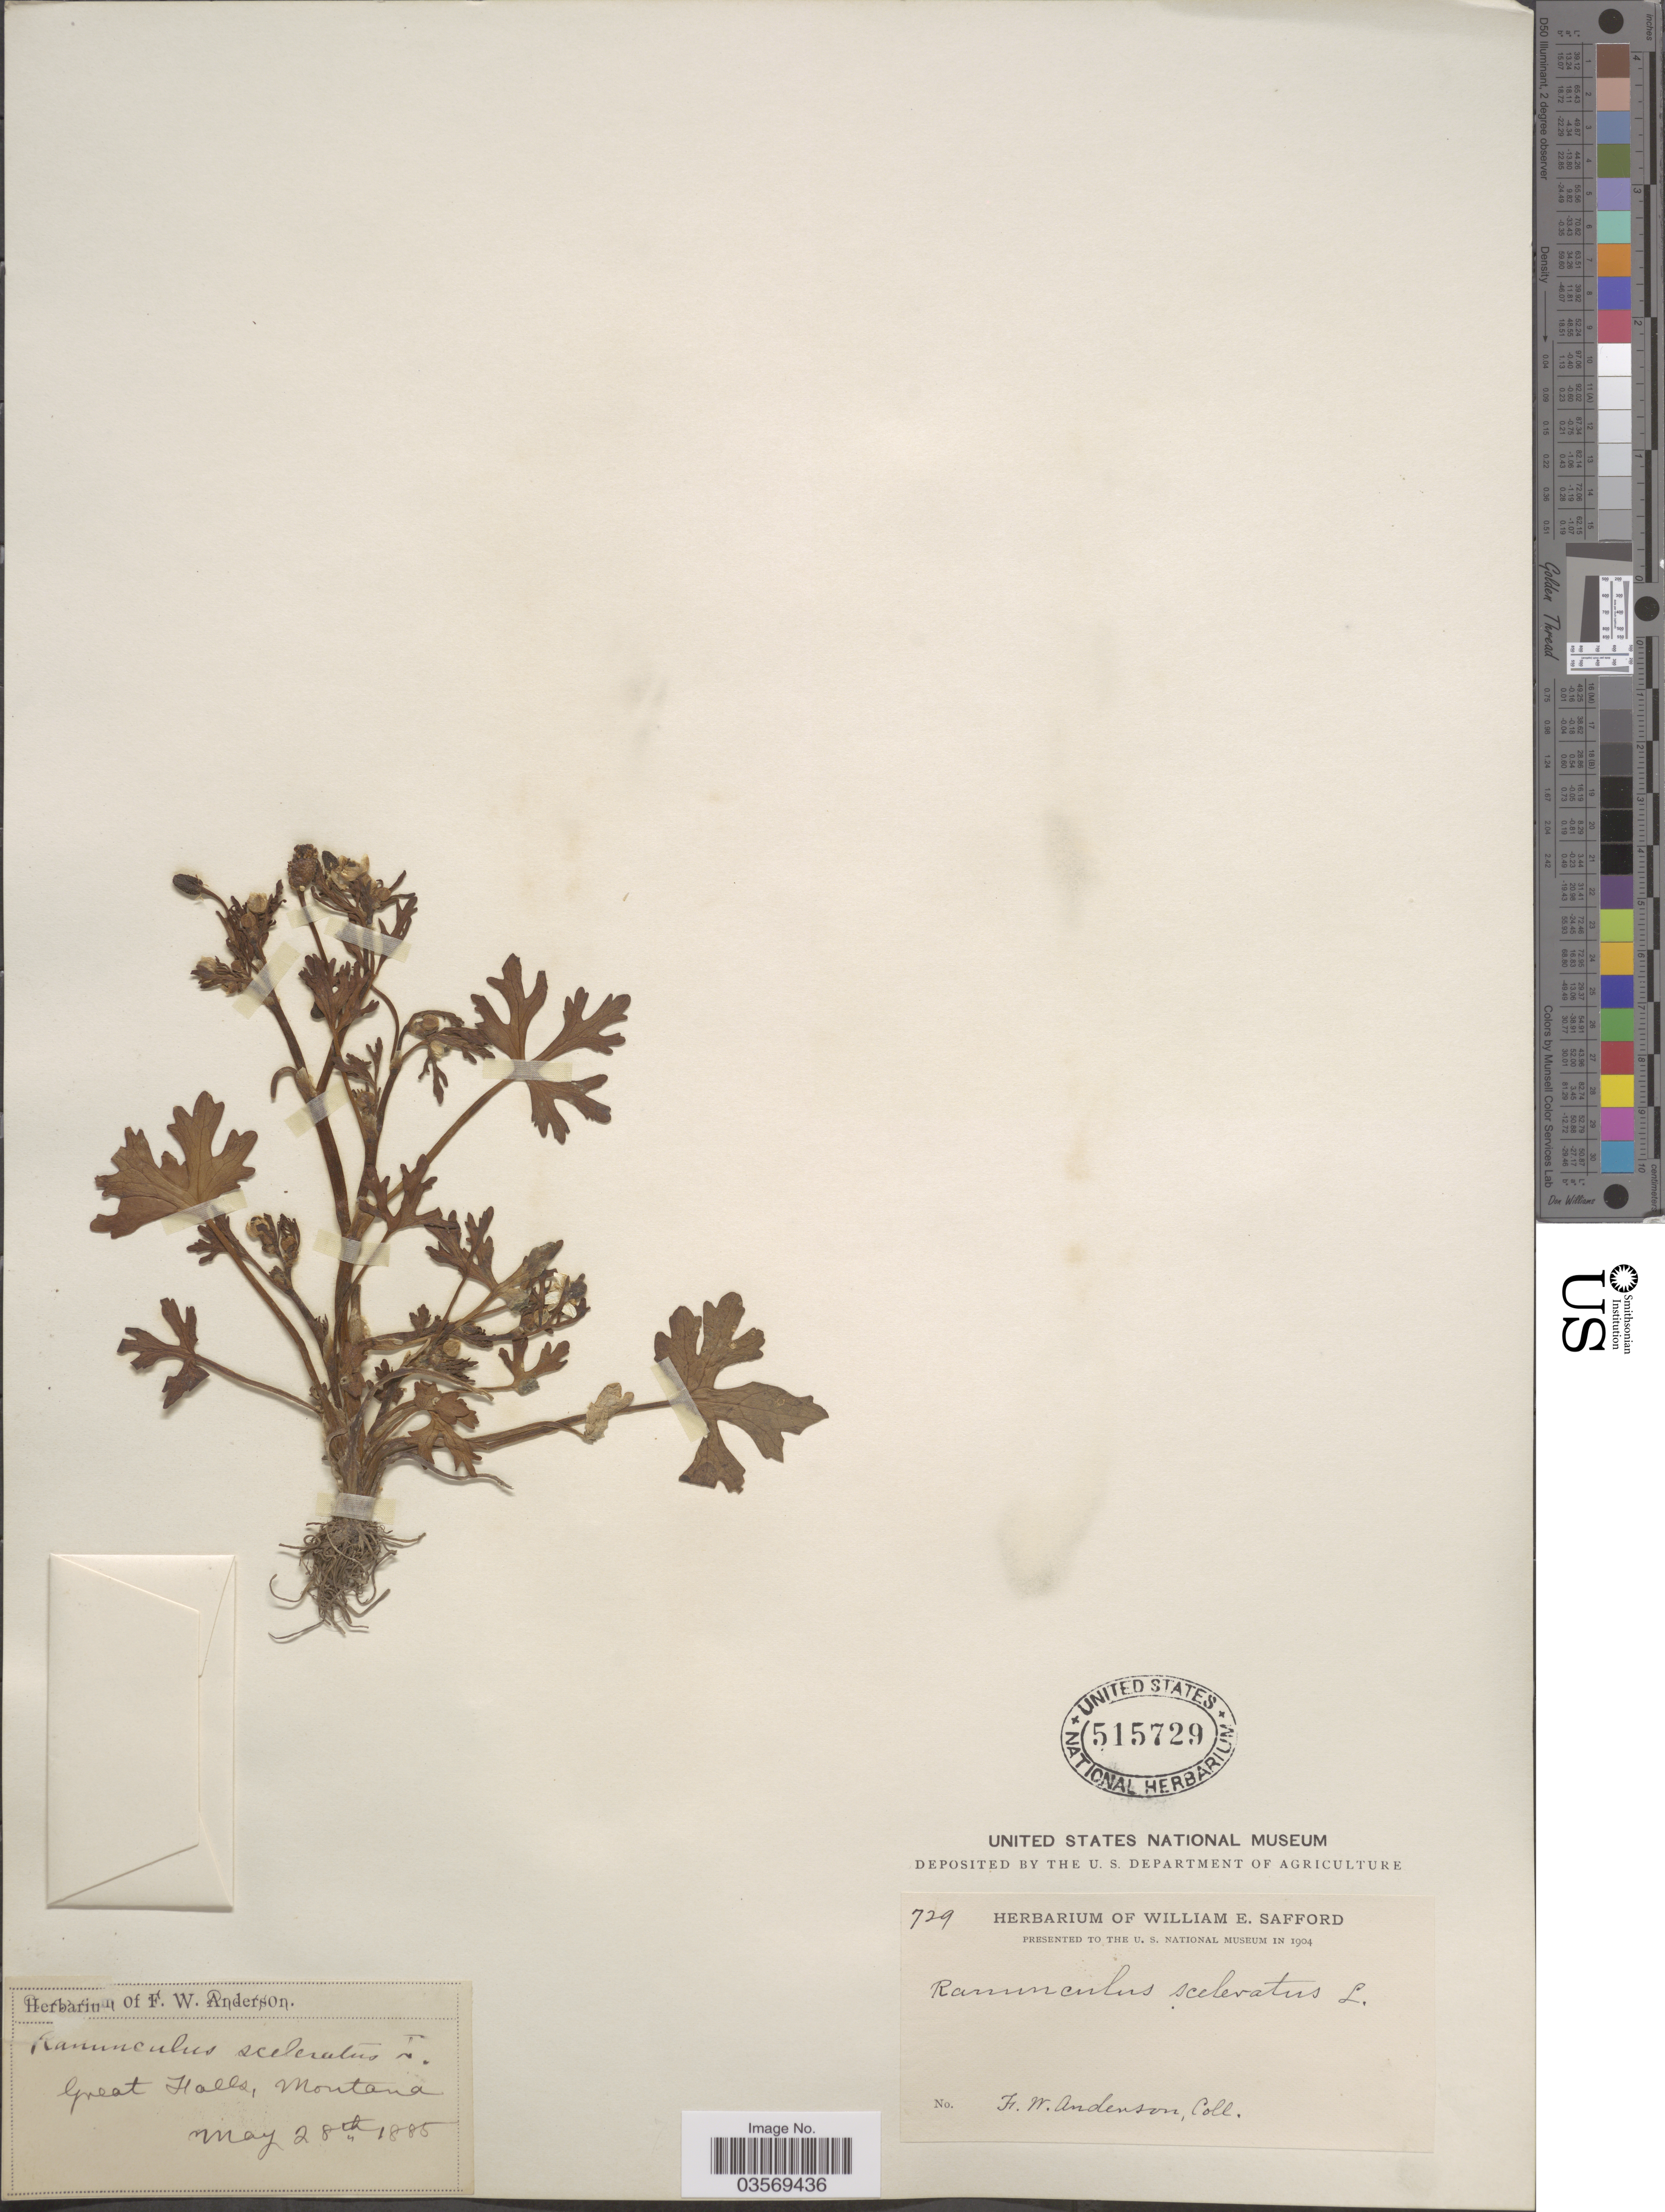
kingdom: Plantae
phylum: Tracheophyta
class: Magnoliopsida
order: Ranunculales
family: Ranunculaceae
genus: Ranunculus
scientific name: Ranunculus sceleratus var. multifidus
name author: Nutt.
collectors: F. W. Anderson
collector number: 729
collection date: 1885-05-28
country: United States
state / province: Montana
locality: Great Falls.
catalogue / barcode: US 515729